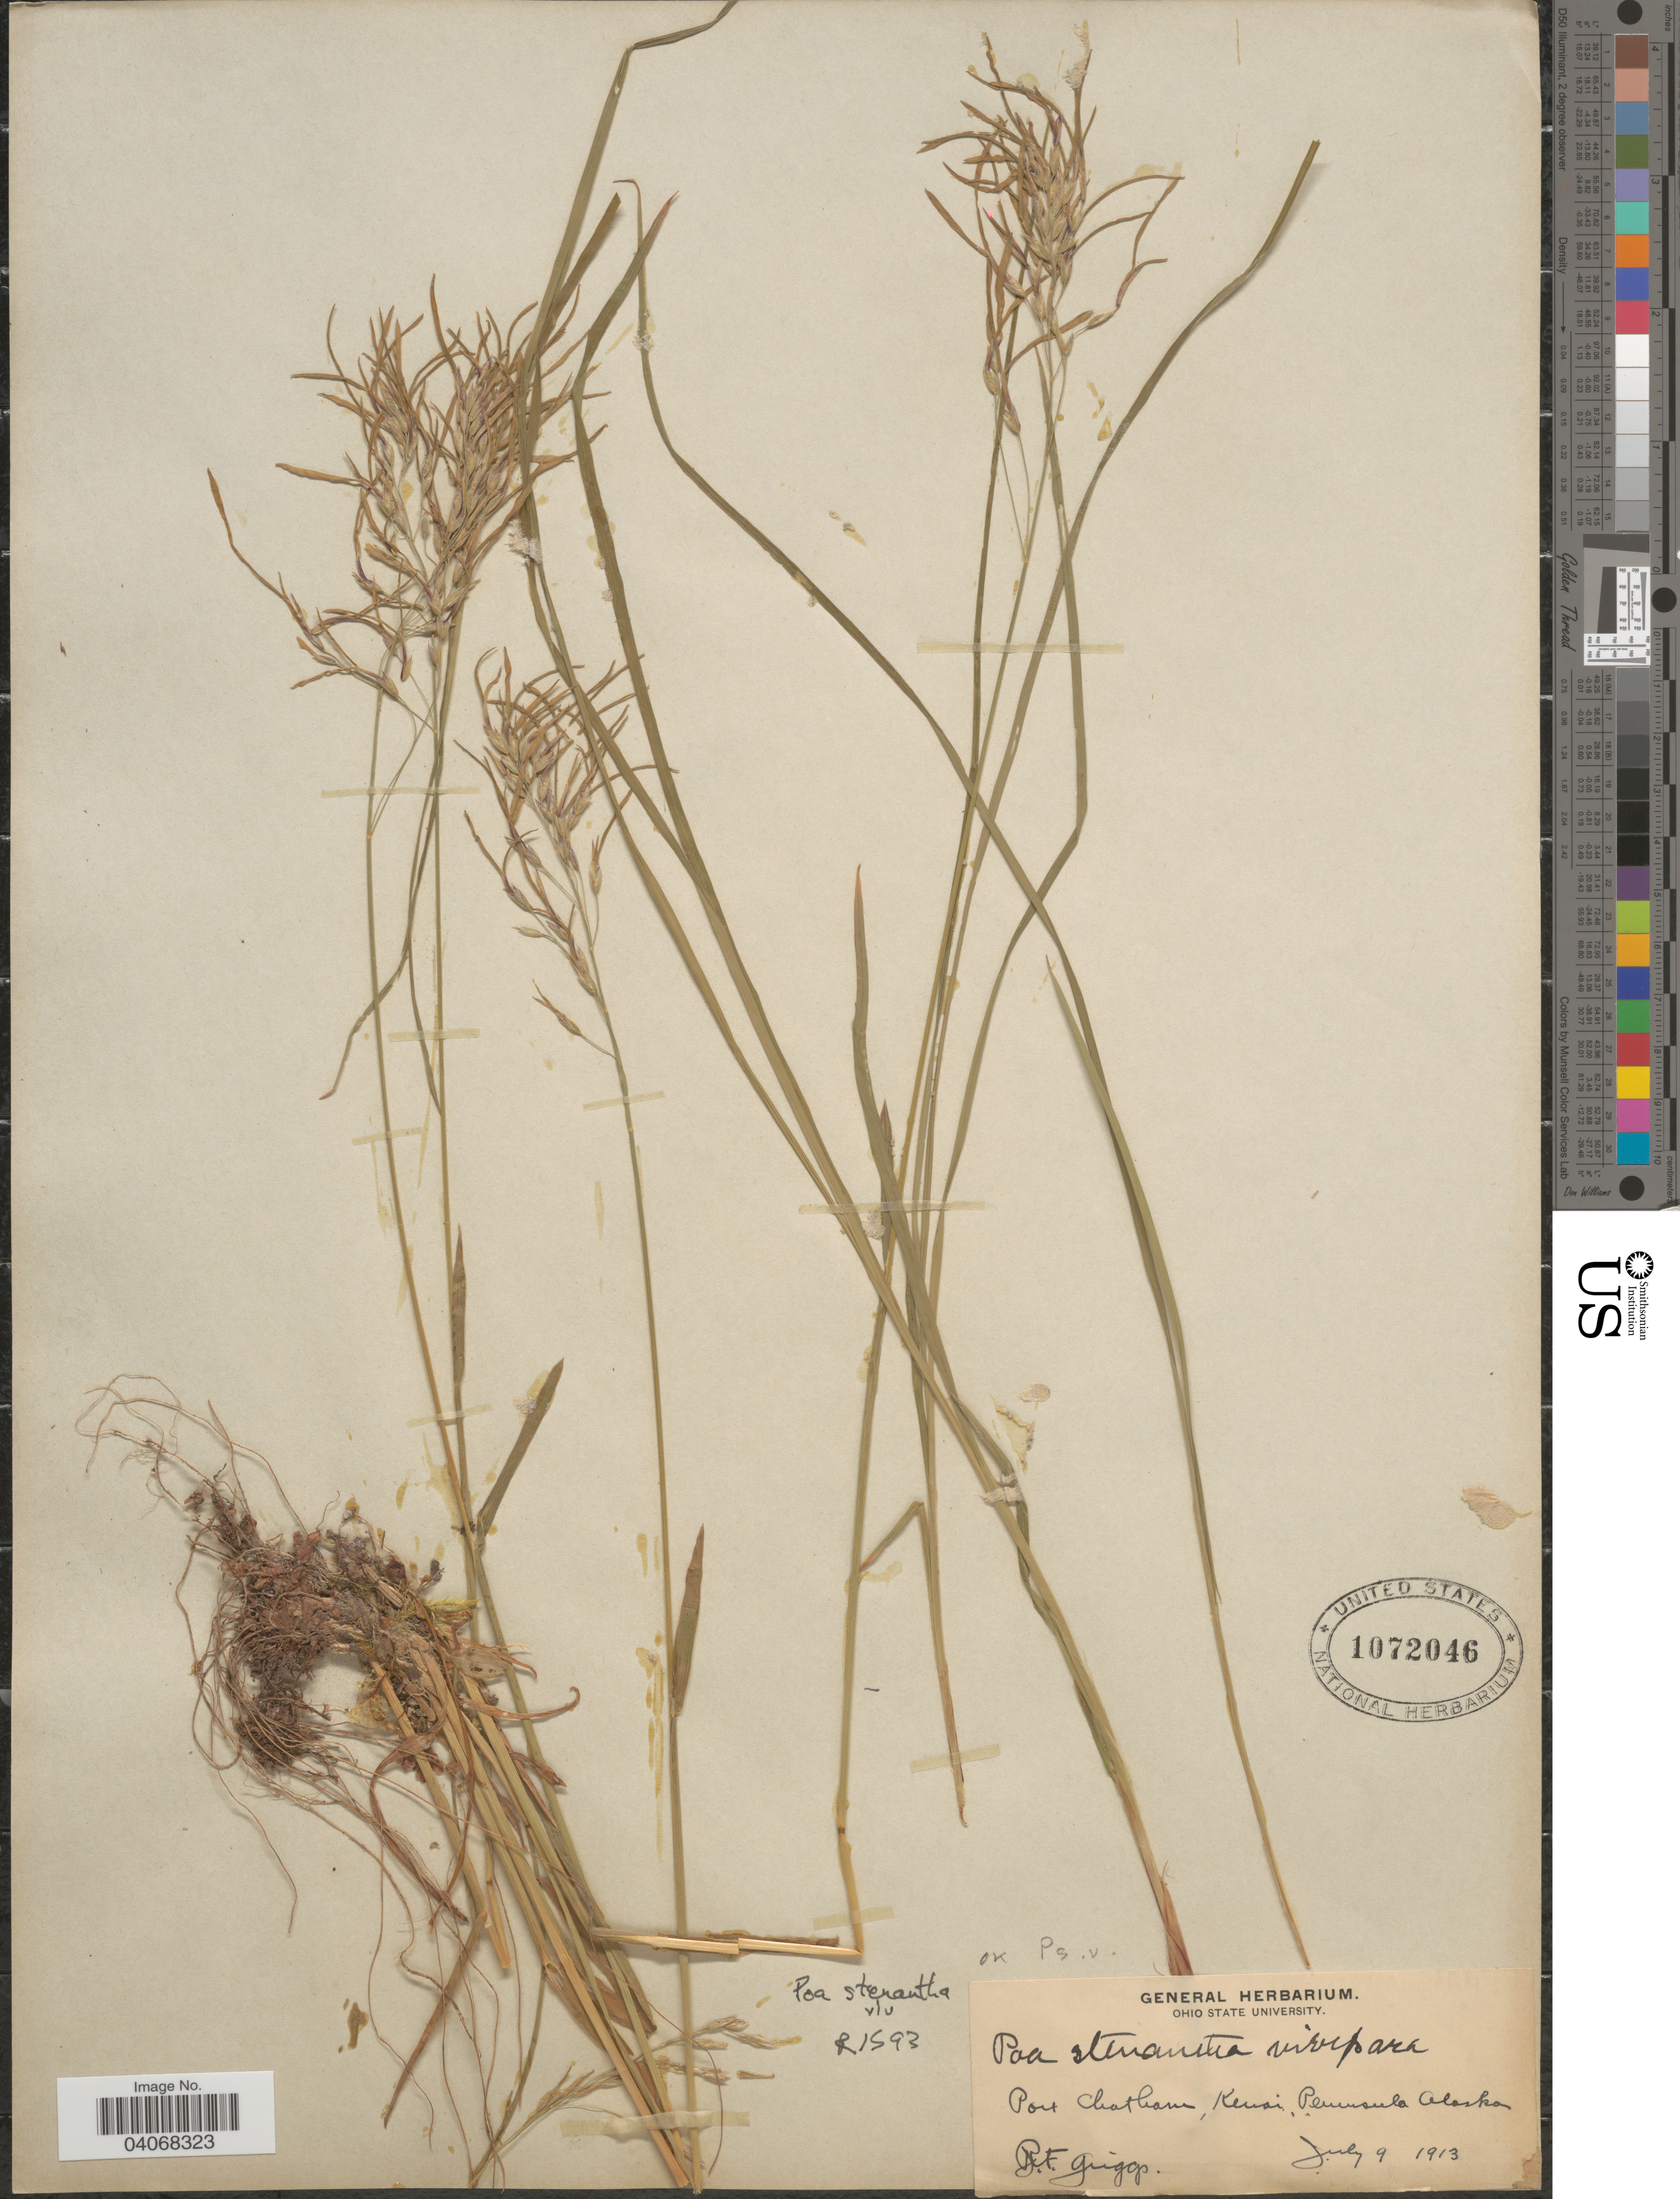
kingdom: Plantae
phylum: Tracheophyta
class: Liliopsida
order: Poales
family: Poaceae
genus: Poa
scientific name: Poa stenantha var. vivipara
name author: Trin.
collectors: R. F. Griggs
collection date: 1913-07-09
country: United States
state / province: Alaska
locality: Port Chatham, Kenai Peninsula.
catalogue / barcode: US 1072046